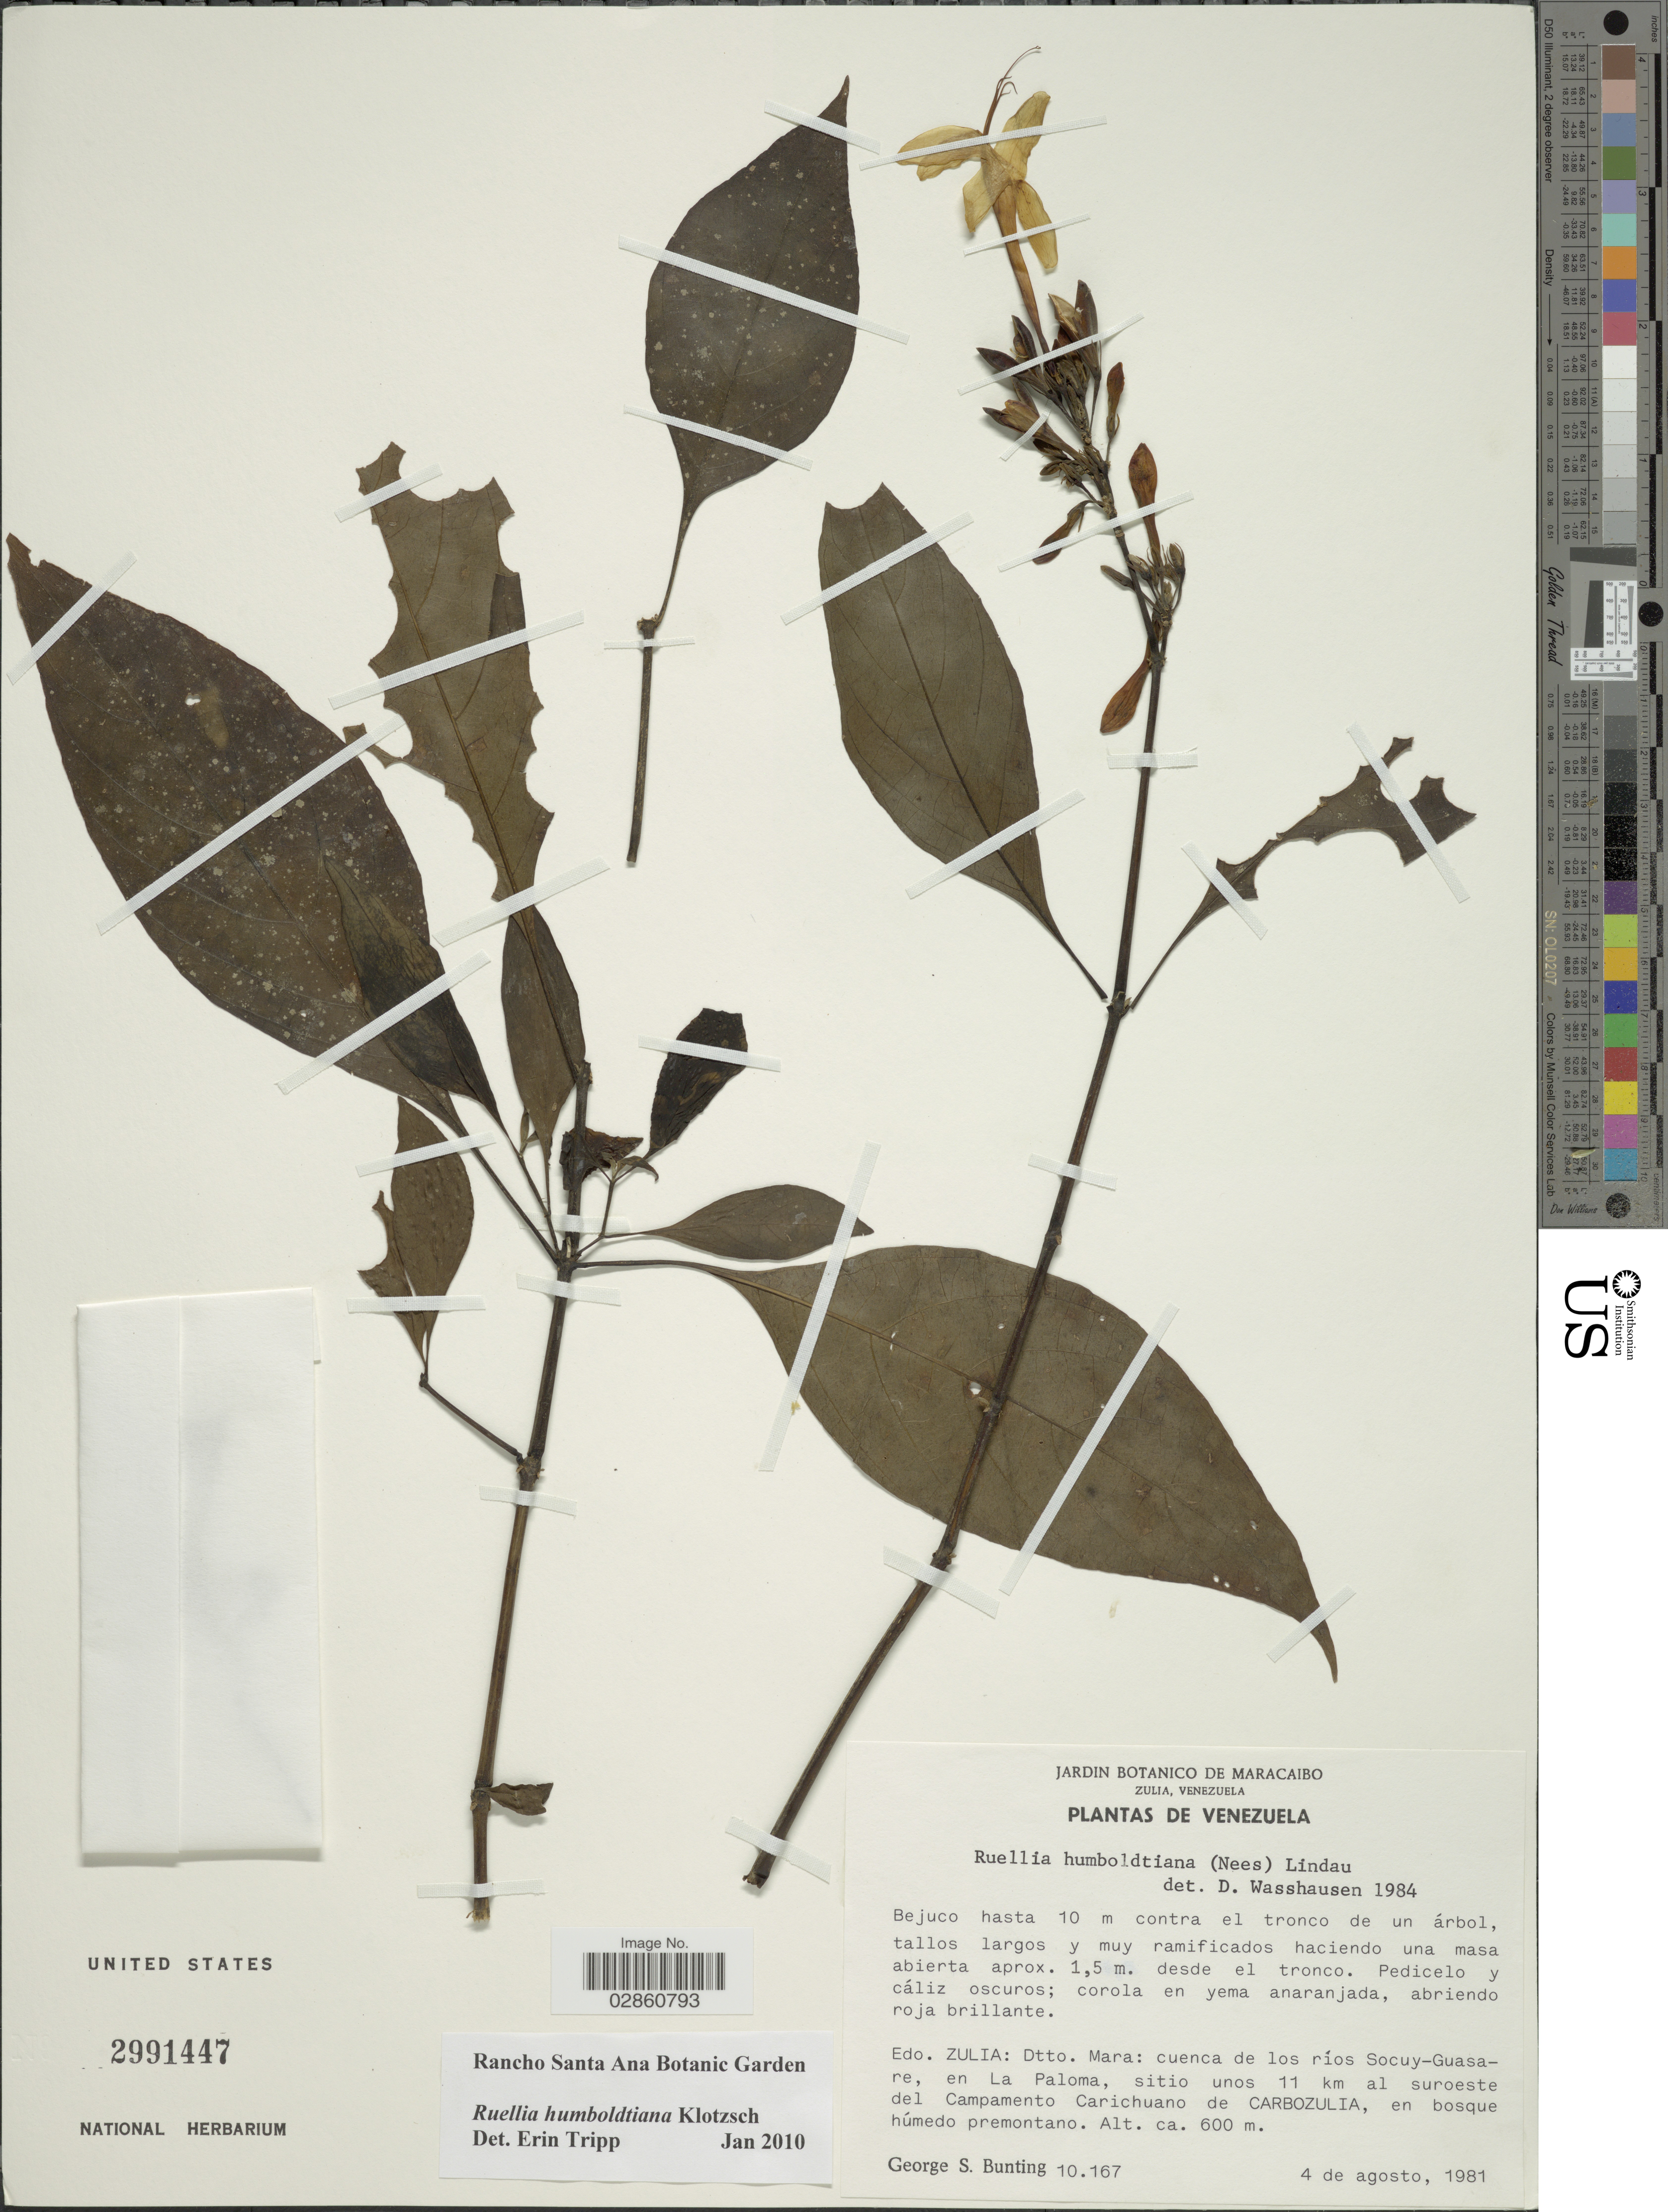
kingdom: Plantae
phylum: Tracheophyta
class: Magnoliopsida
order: Lamiales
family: Acanthaceae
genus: Ruellia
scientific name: Ruellia humboldtiana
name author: (Nees) Lindau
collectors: G. S. Bunting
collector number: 10167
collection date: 1981-08-04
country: Venezuela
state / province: Zulia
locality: Edo. Zulia: Dtto. Mara: cuenca de los ríos Socuy-Guasare, en La Paloma, sitio unos 11 km al suroeste del Campamento Carichuano de Carbozulia.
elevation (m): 600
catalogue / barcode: US 2991447